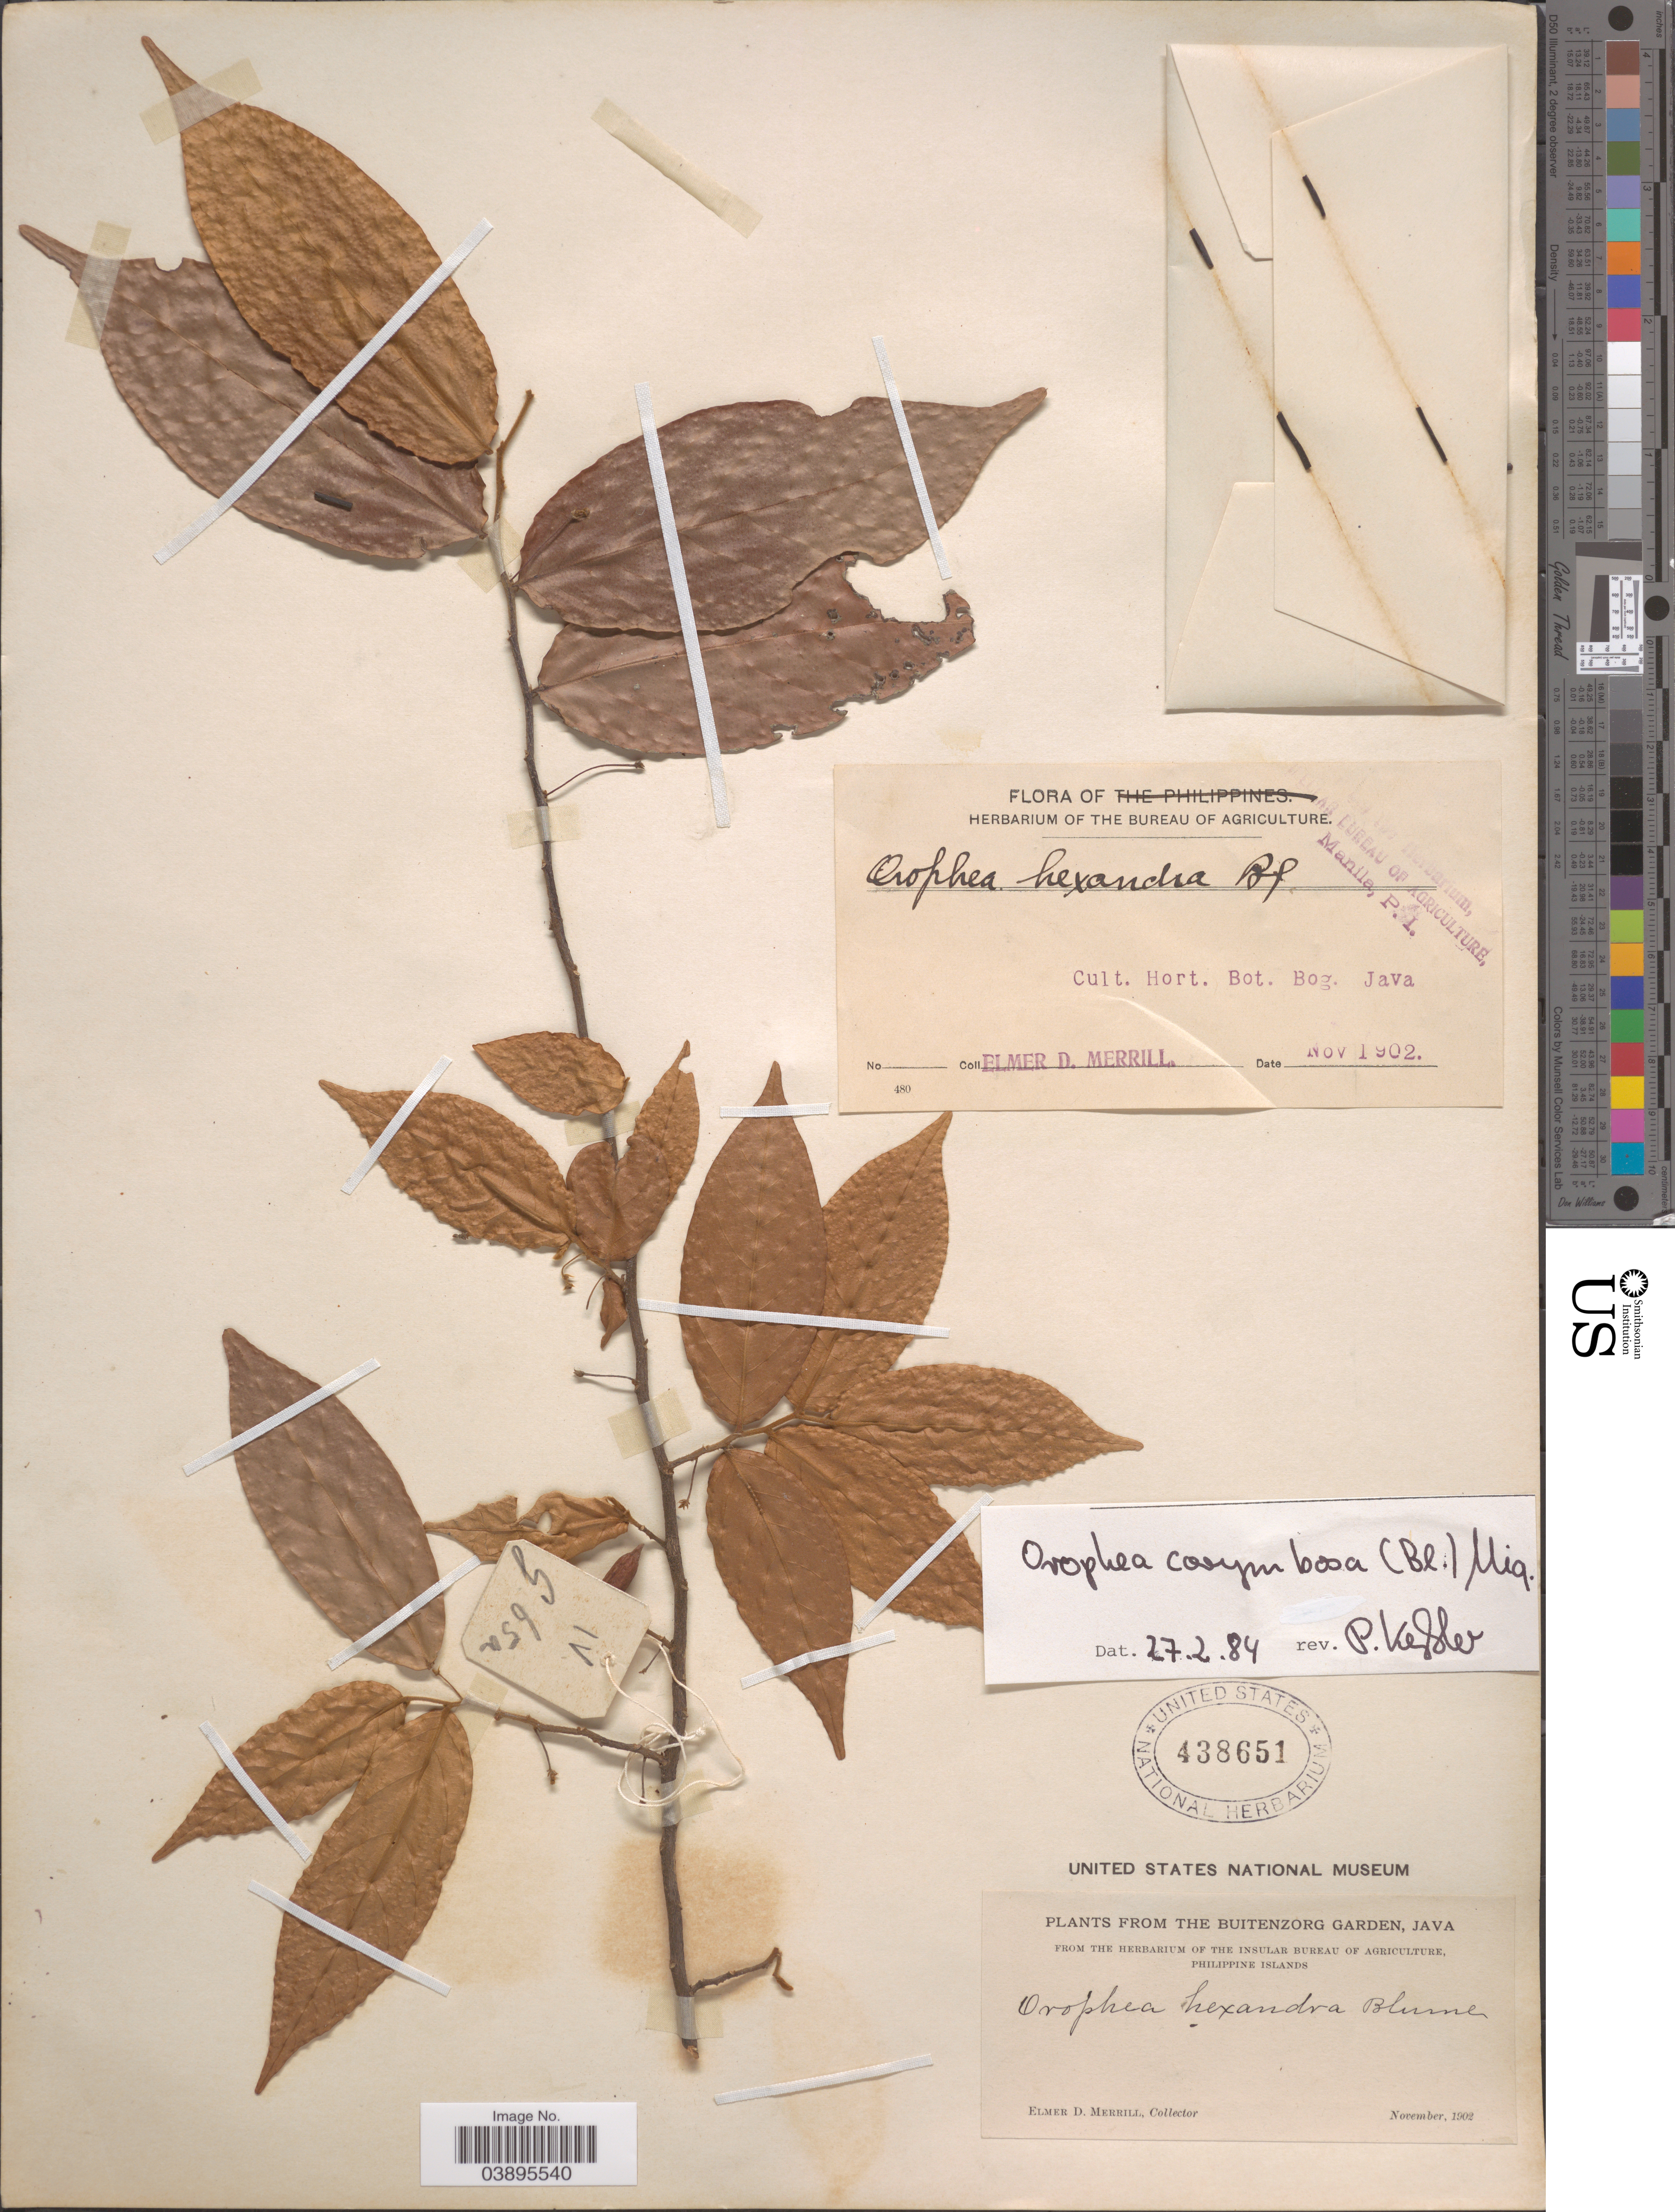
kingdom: Plantae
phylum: Tracheophyta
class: Magnoliopsida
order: Magnoliales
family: Annonaceae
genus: Orophea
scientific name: Orophea corymbosa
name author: (Blume) Miq.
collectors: E. D. Merrill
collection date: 1902-11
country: Indonesia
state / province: Java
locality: Cult. Hort. Bot. Bog. Java. Buitenzorg Garden.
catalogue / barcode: US 438651